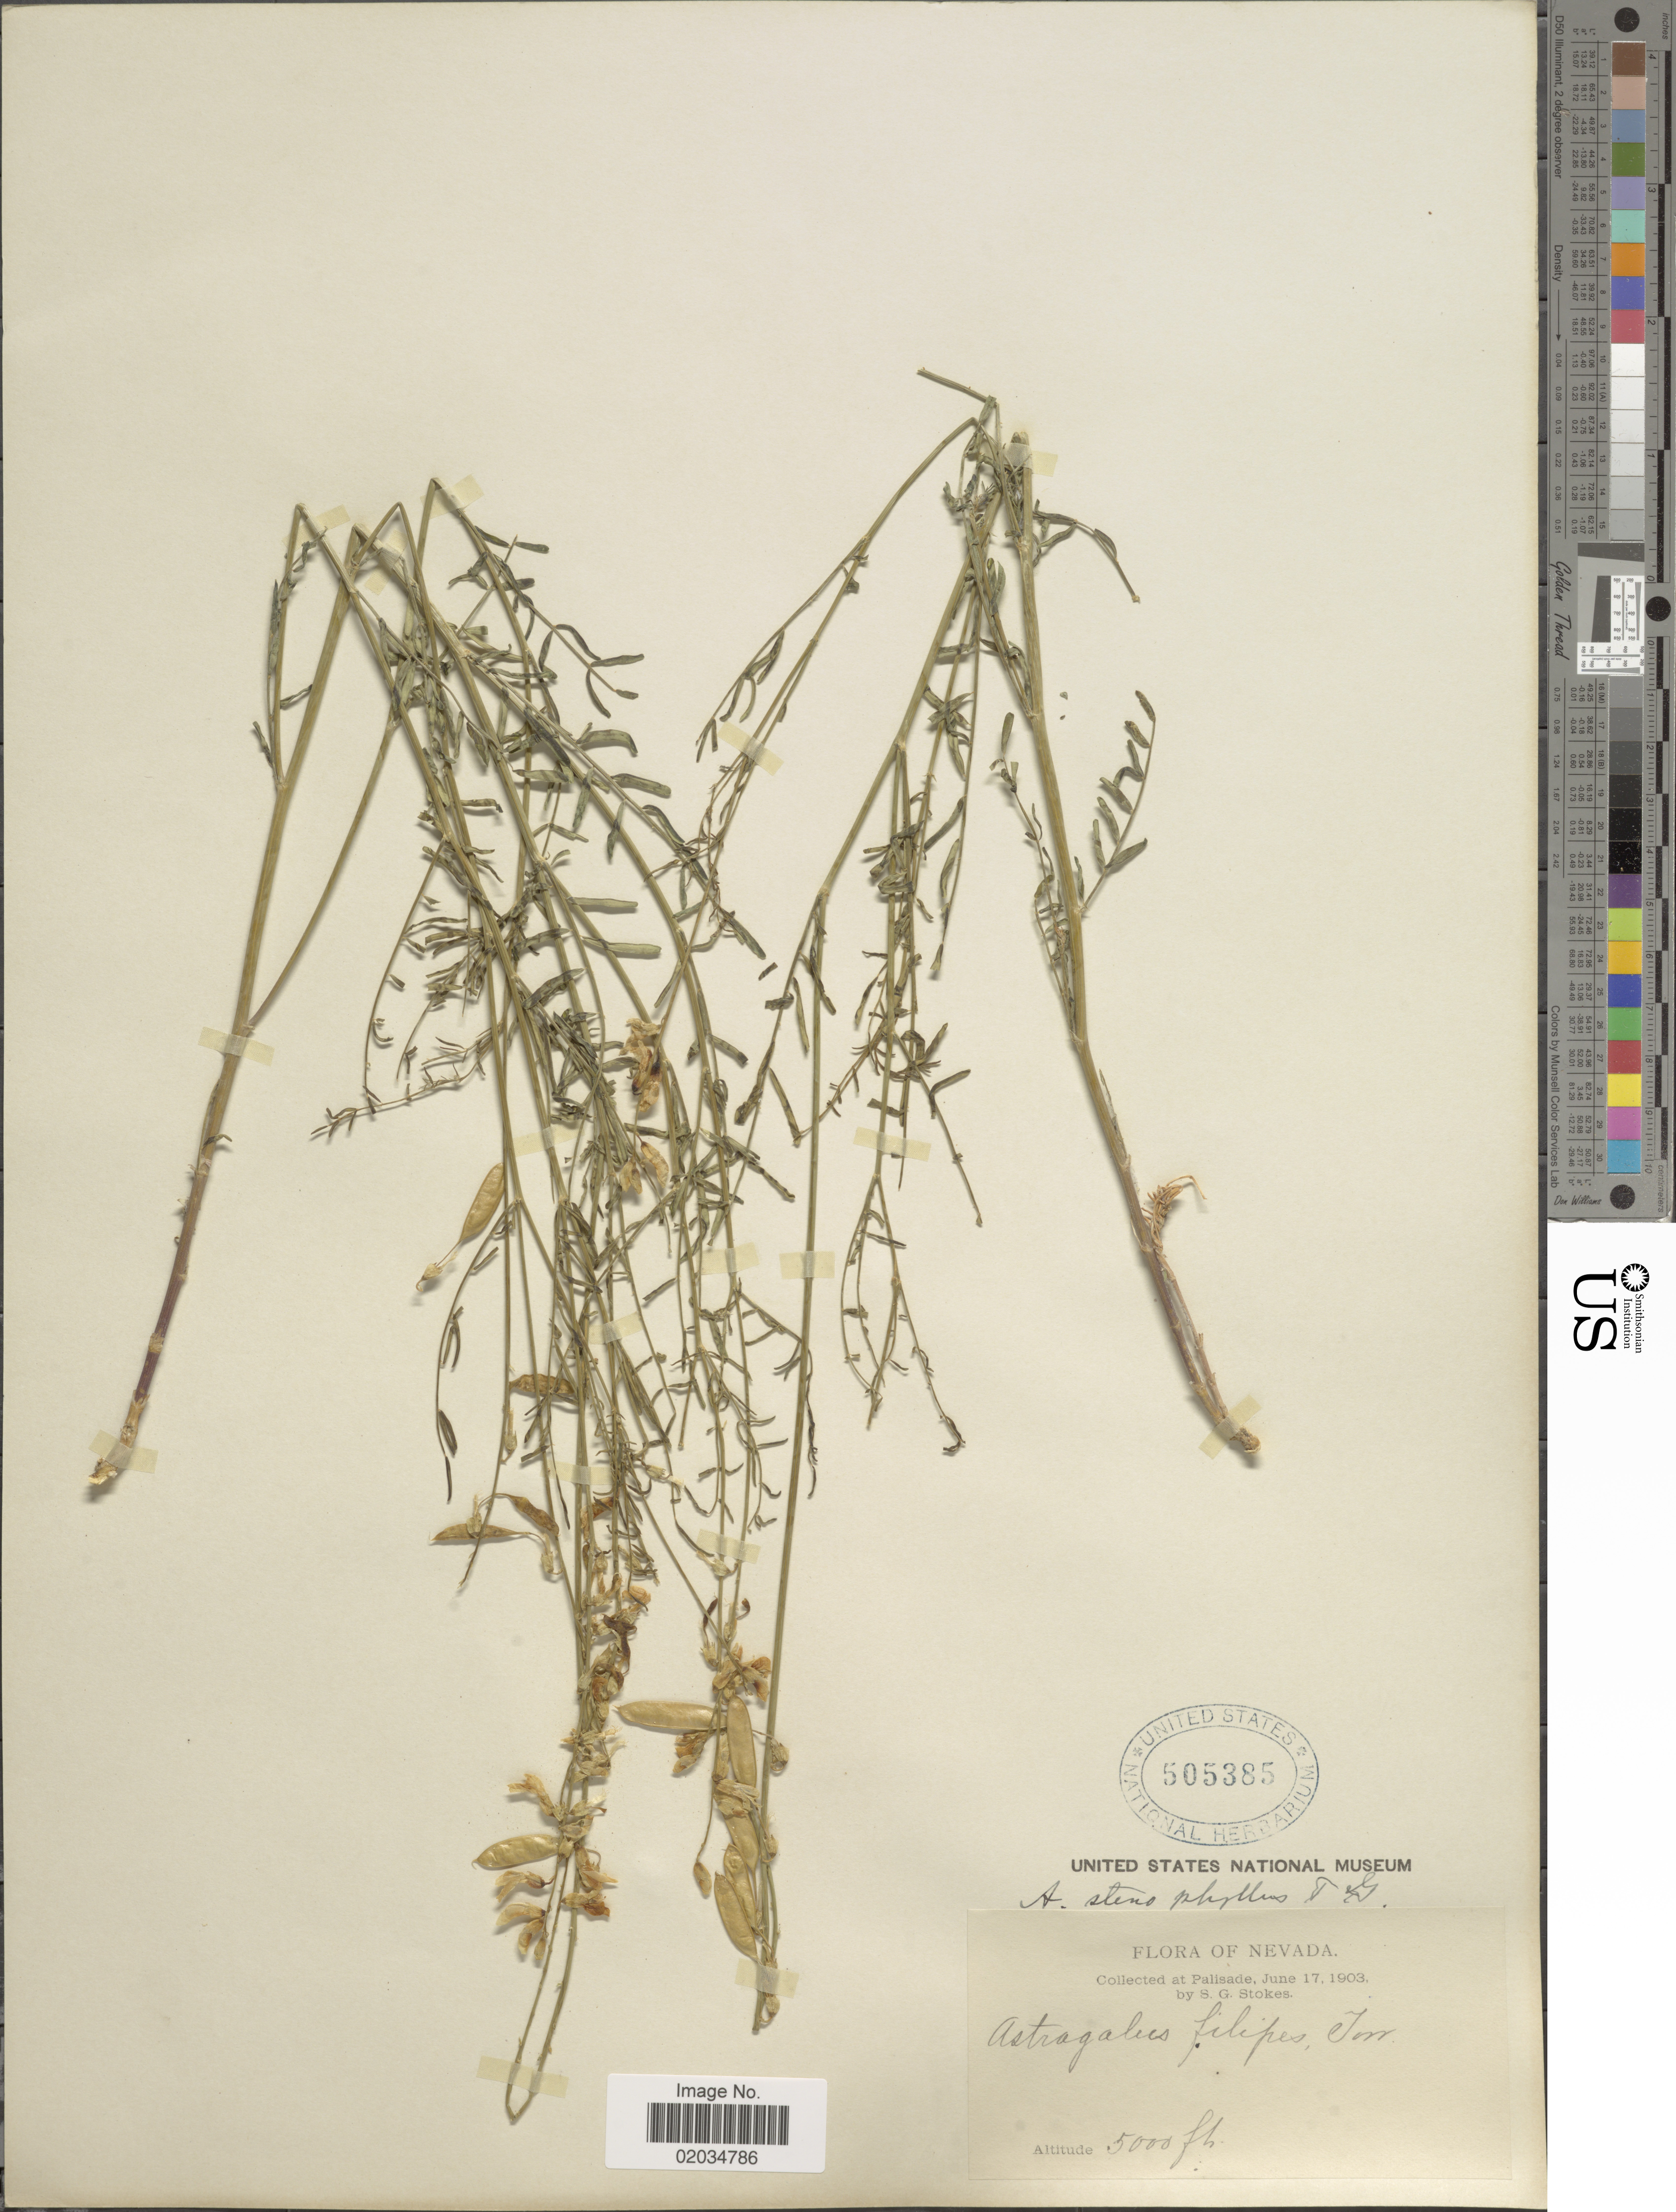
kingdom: Plantae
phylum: Tracheophyta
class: Magnoliopsida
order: Fabales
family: Fabaceae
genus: Astragalus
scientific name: Astragalus stenophyllus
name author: Torr. & A. Gray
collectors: S. G. Stokes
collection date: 1903-06-17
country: United States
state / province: Nevada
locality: Palisade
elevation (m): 1524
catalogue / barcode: US 505385